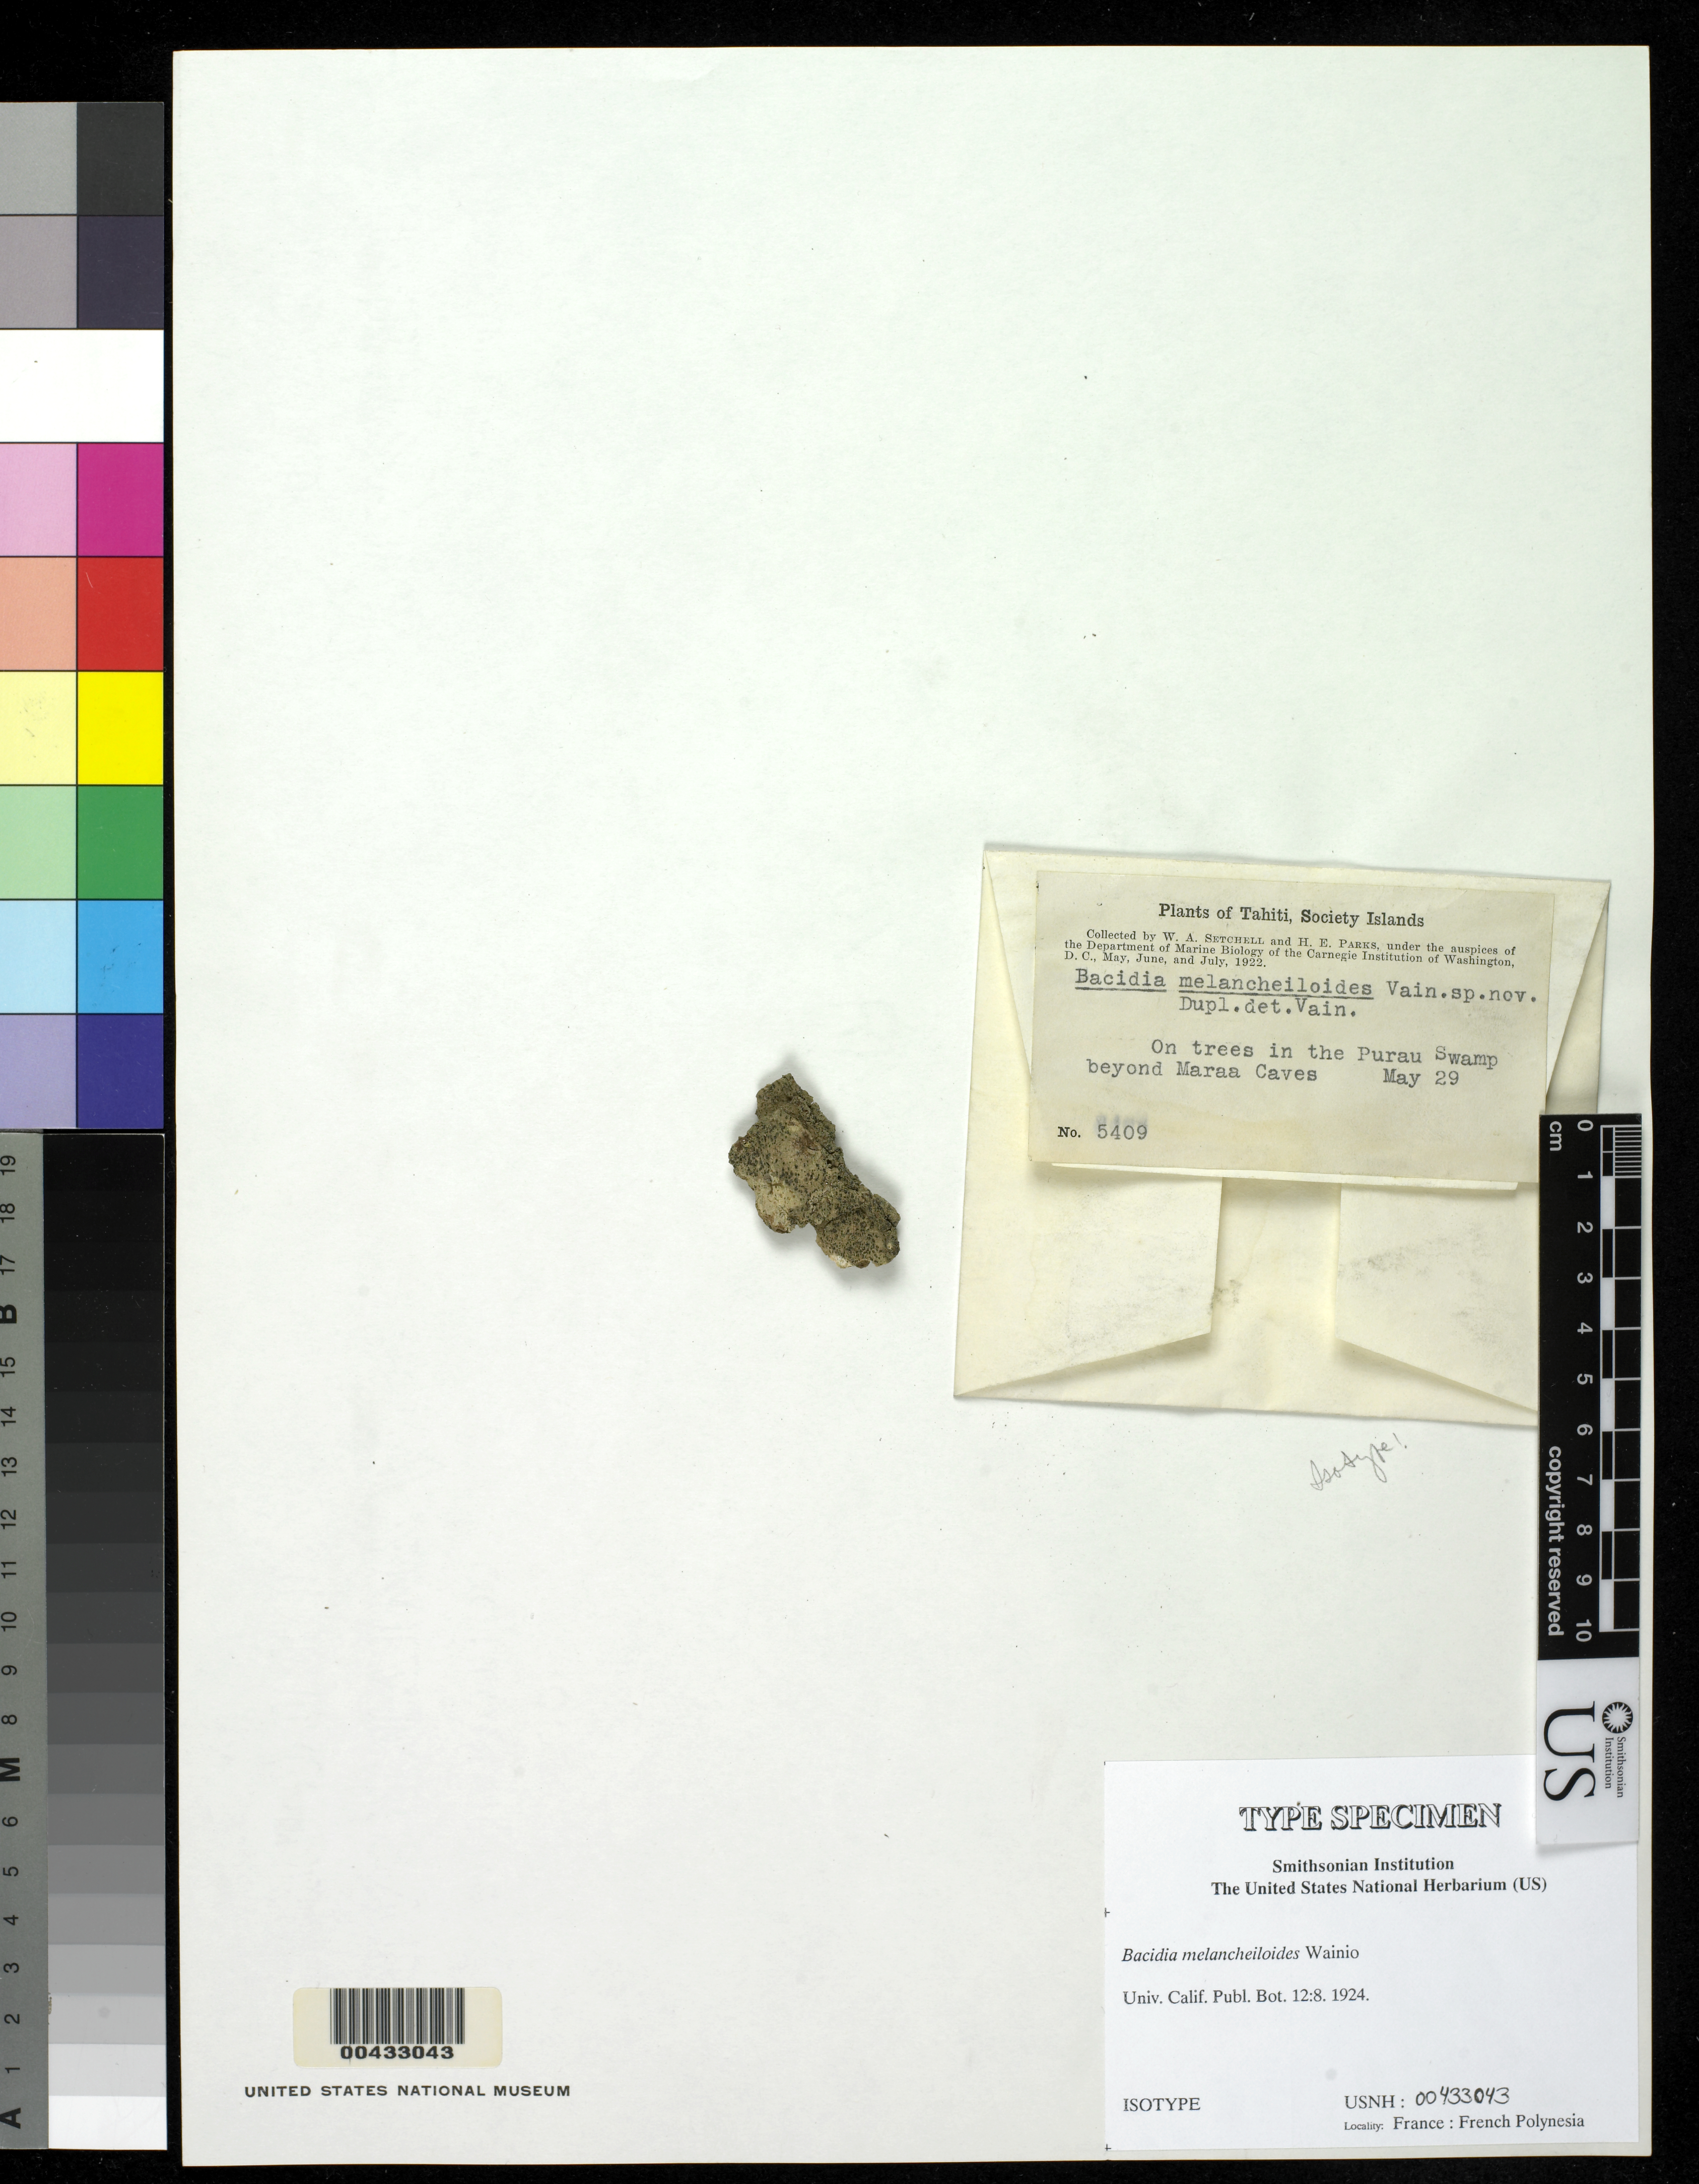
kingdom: Fungi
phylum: Ascomycota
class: Lecanoromycetes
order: Lecanorales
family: Ramalinaceae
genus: Bacidia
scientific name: Bacidia melancheiloides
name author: Vain.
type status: Isotype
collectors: W. Setchell & H. E. Parks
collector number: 5409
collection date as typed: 29 May 1922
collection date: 1922-05-29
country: French Polynesia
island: Tahiti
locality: Parau Swamp beyond Maraa Caves.